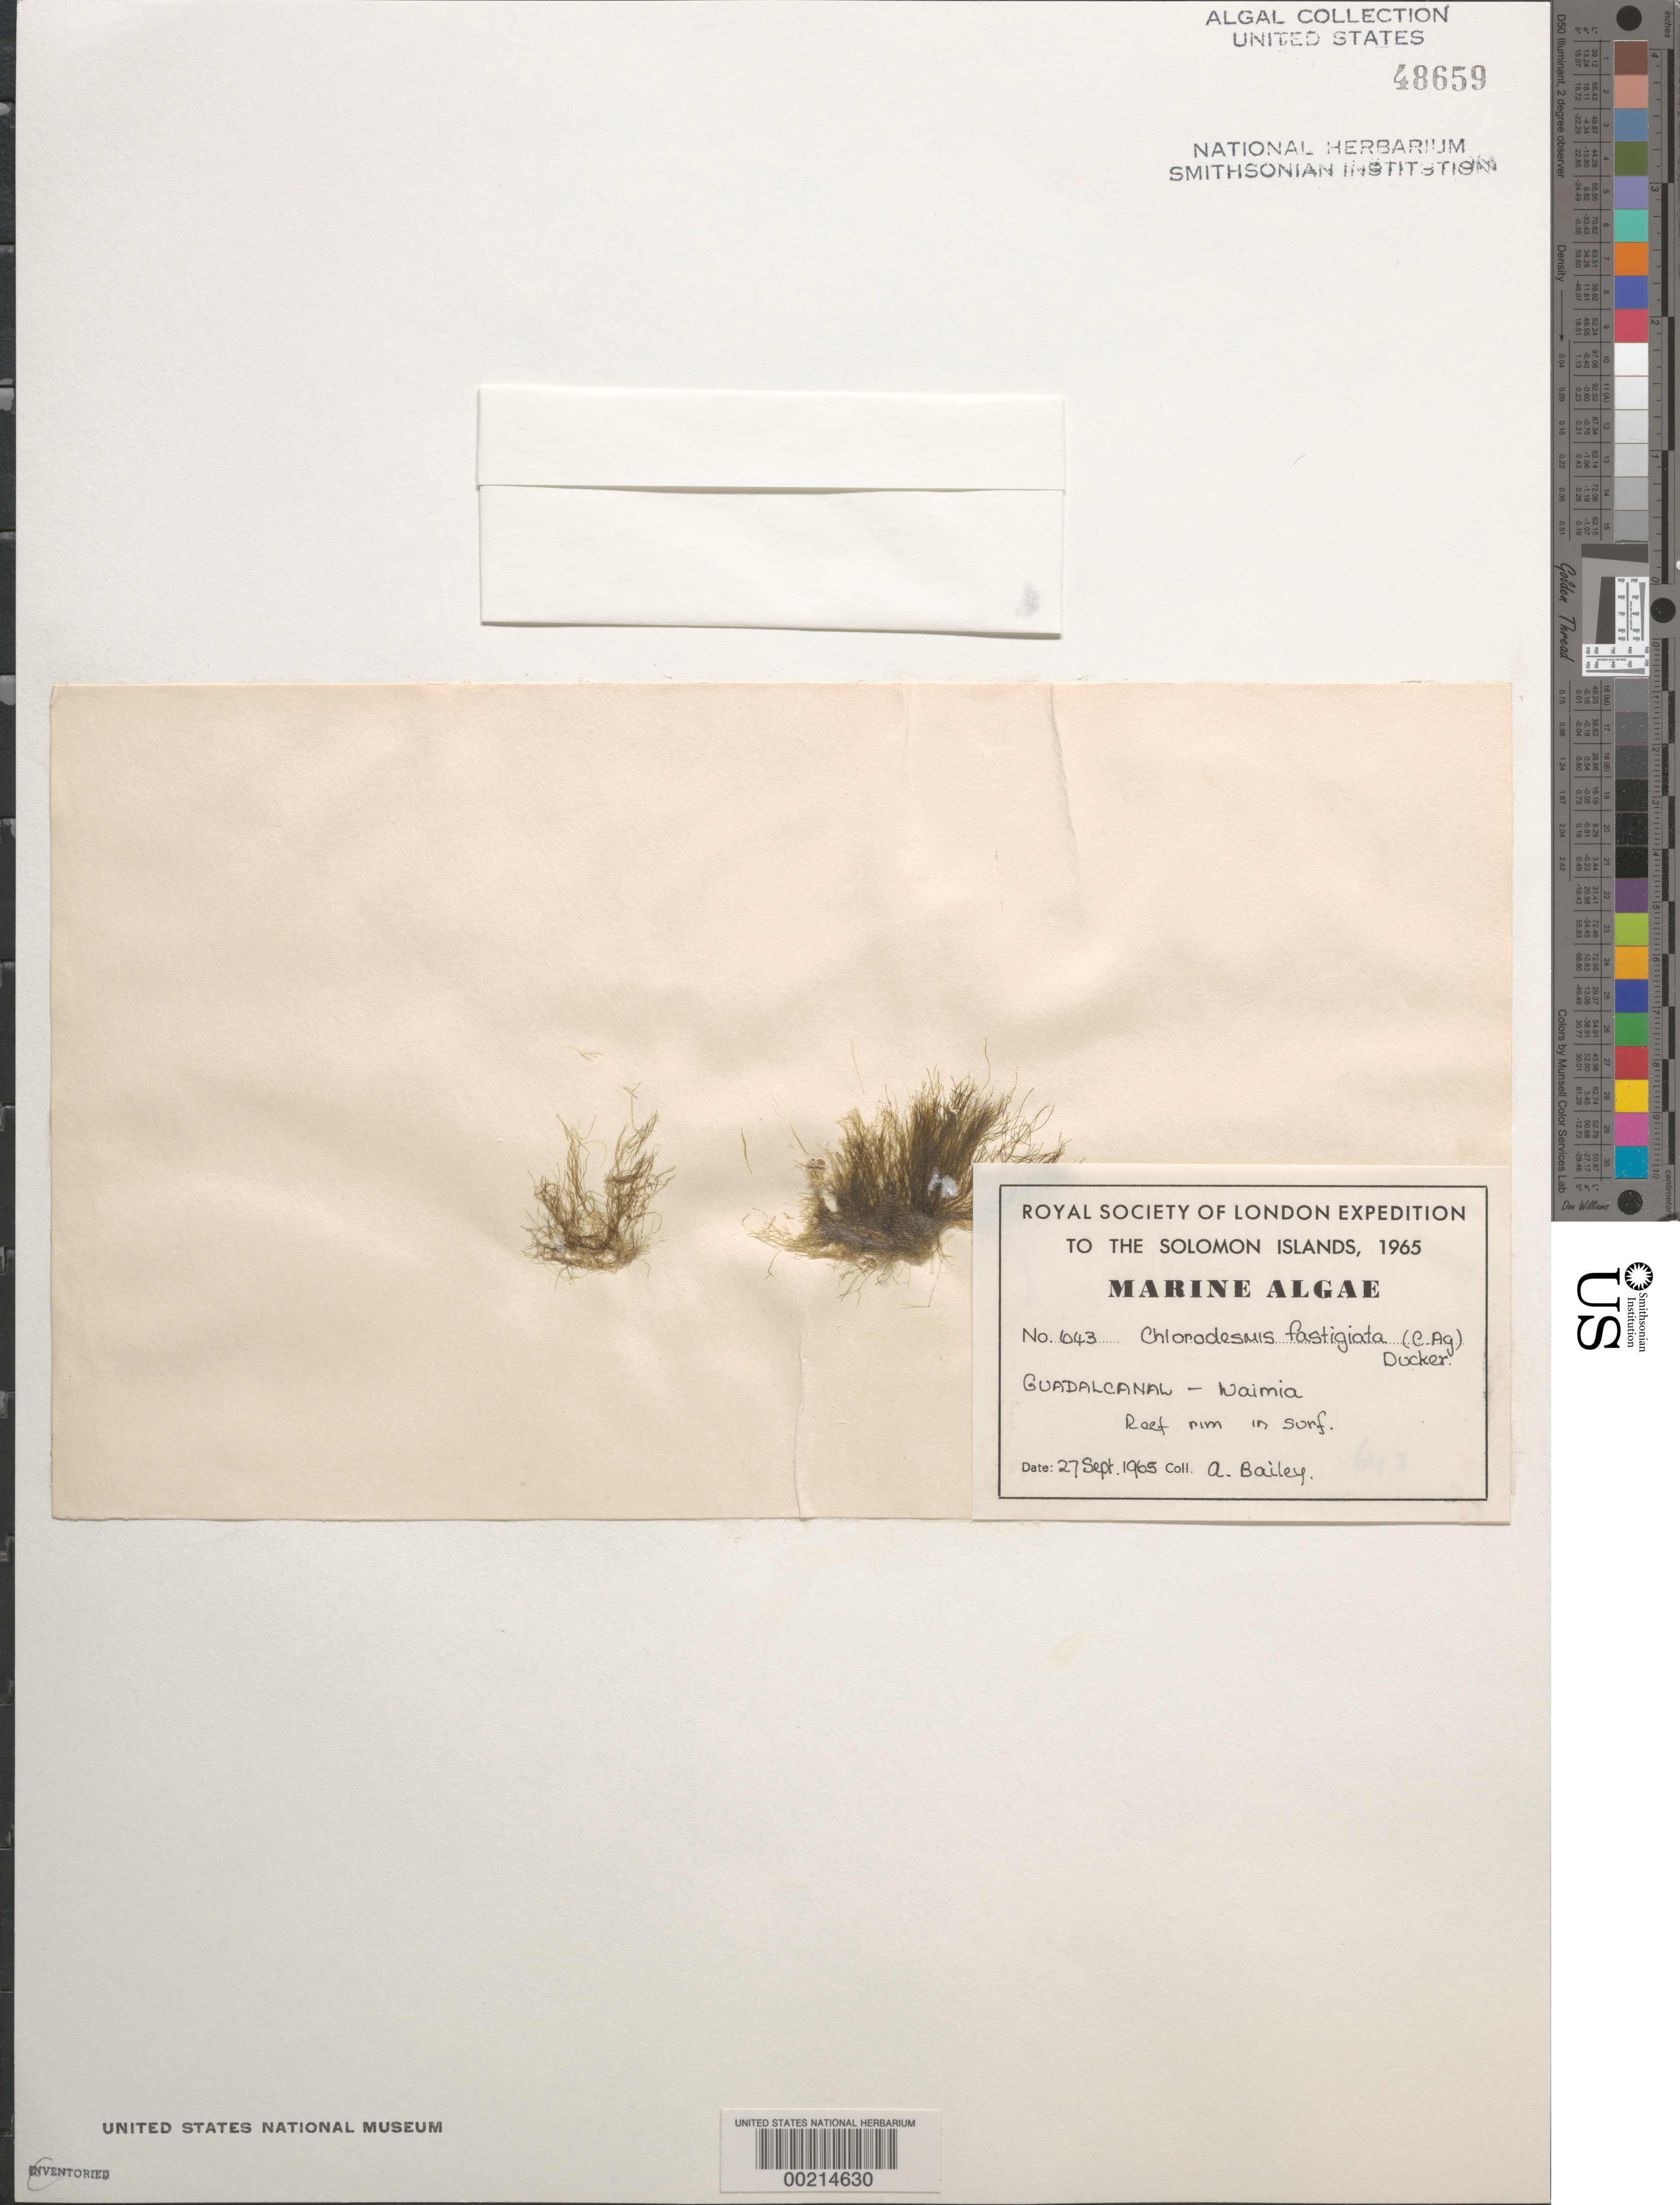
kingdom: Plantae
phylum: Chlorophyta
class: Ulvophyceae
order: Bryopsidales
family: Udoteaceae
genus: Chlorodesmis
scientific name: Chlorodesmis fastigiata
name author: (C. Agardh) S.C. Ducker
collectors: A. Bailey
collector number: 643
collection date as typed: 27 Sep 1965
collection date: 1965-09-27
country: Solomon Islands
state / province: Guadalcanal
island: Guadalcanal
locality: Waimia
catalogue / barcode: US 48659